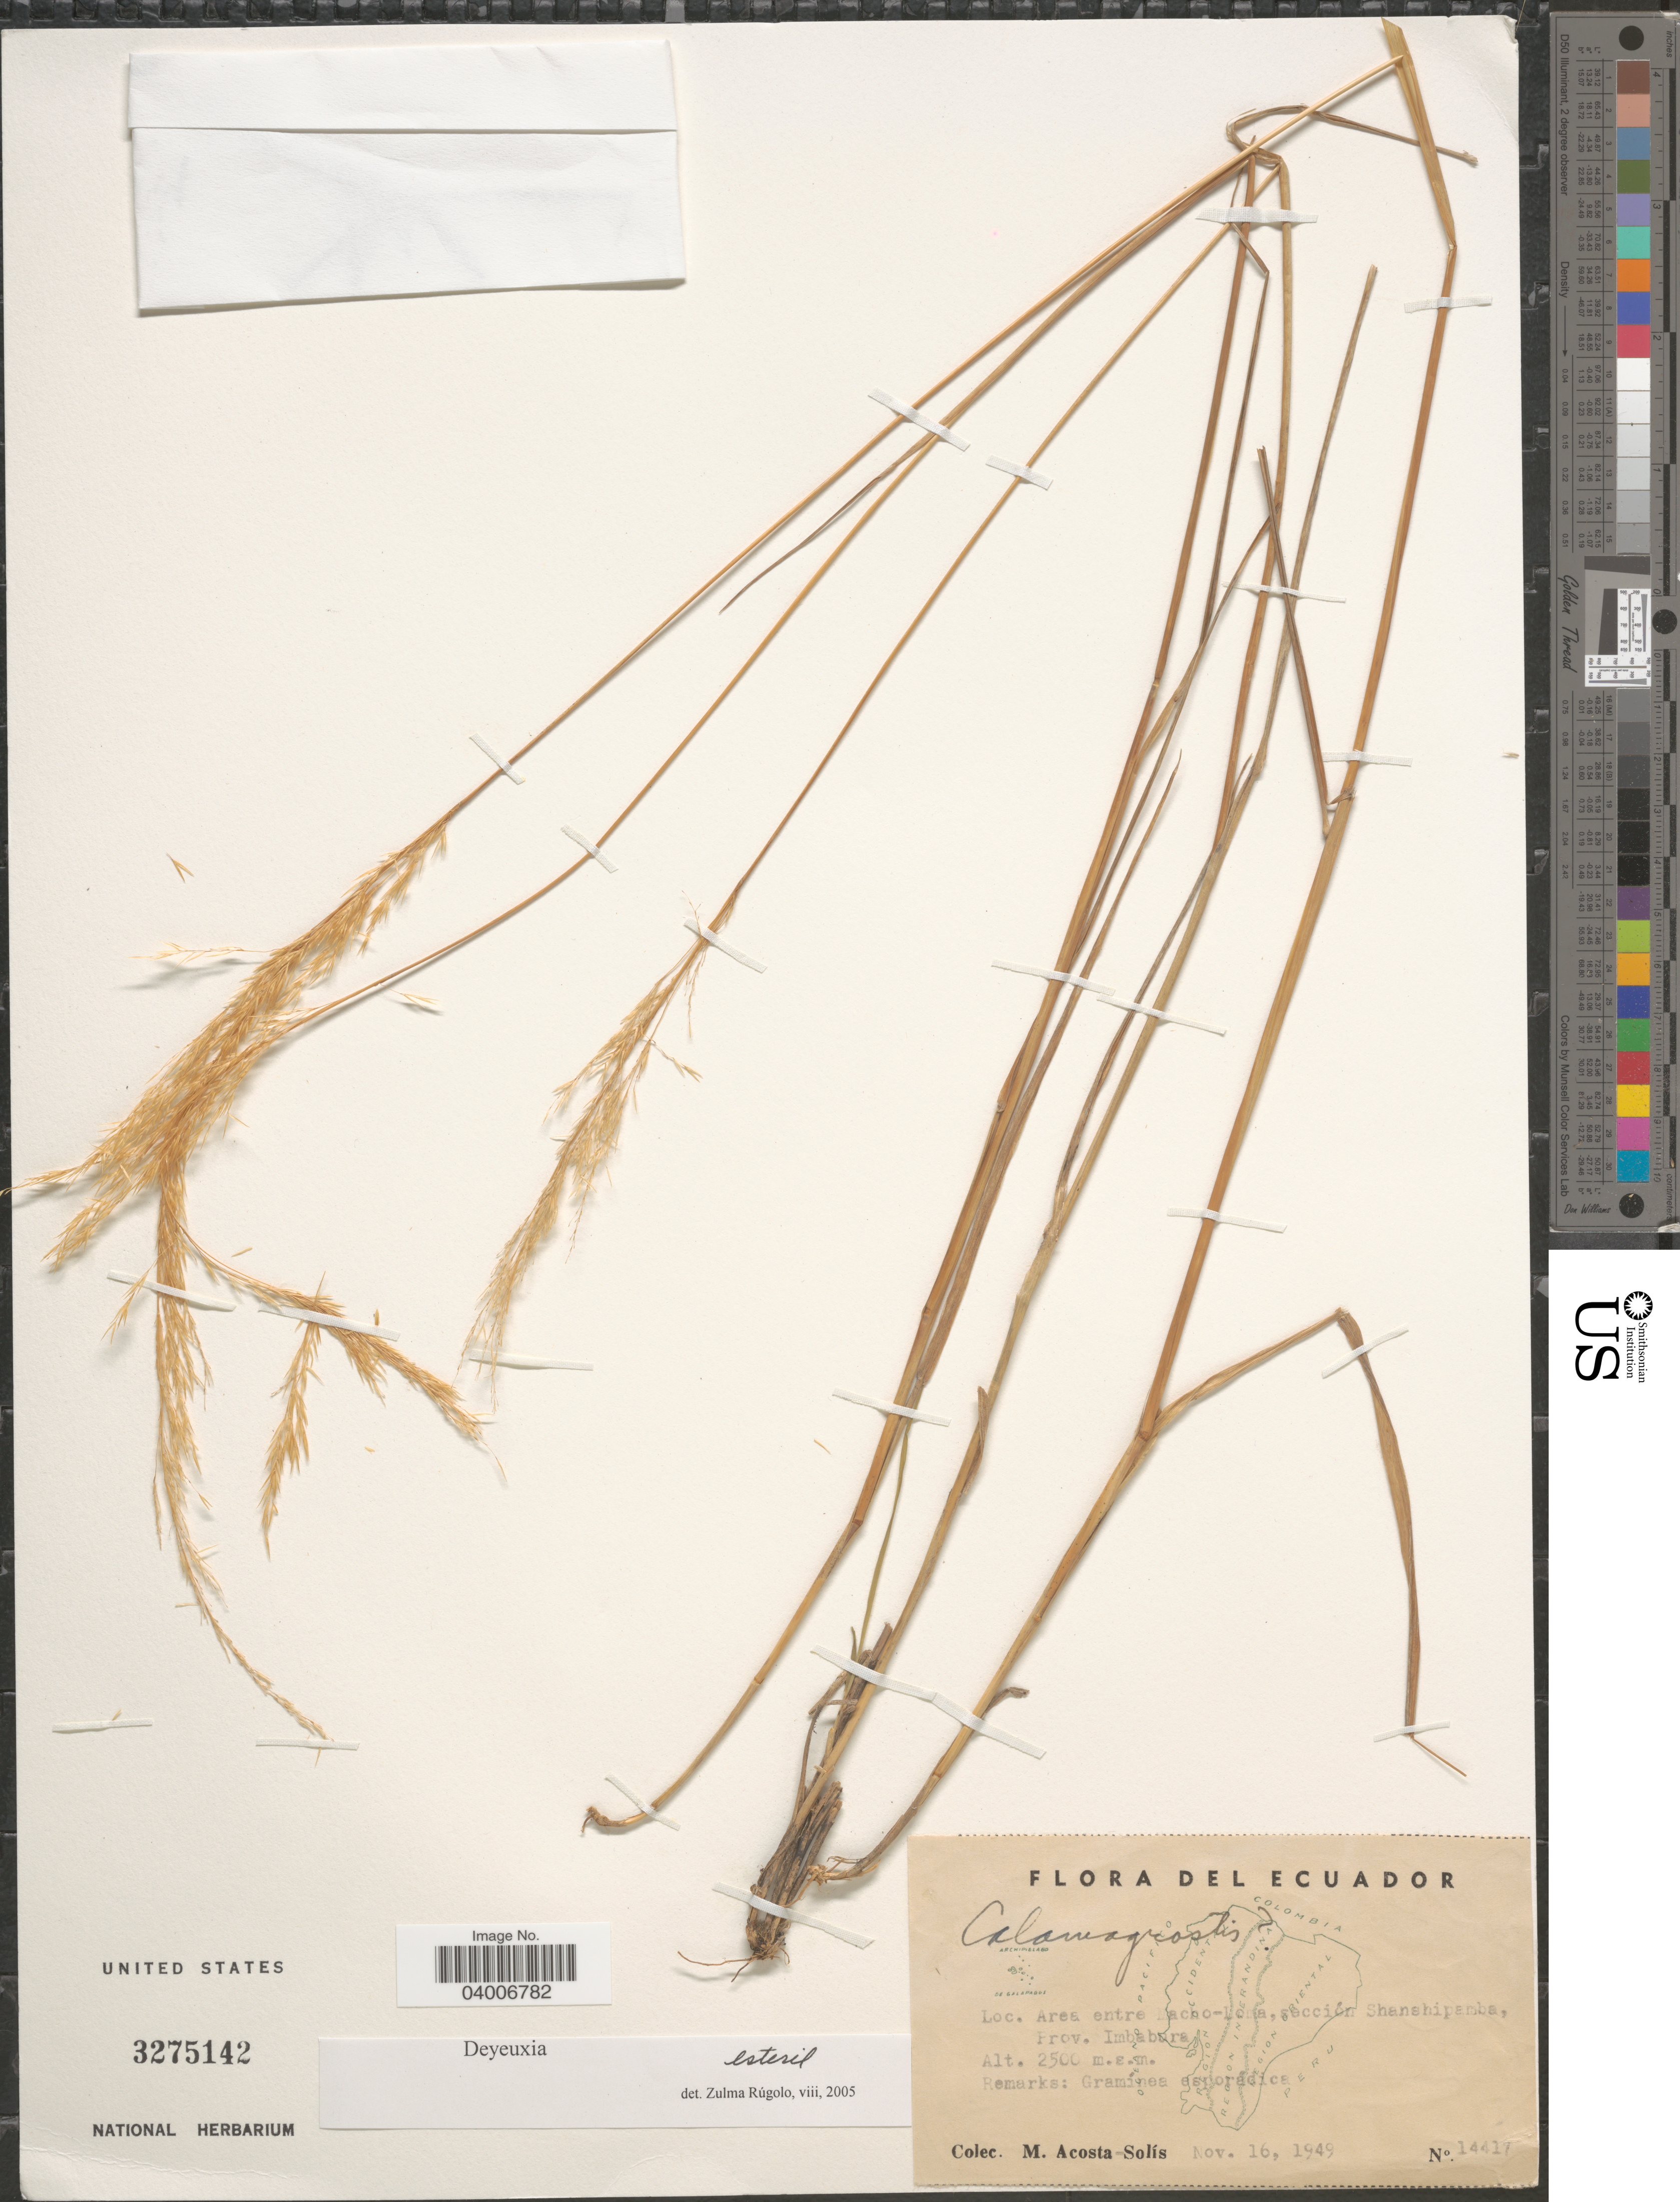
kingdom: Plantae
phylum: Tracheophyta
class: Liliopsida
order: Poales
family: Poaceae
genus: Cinnagrostis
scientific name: Cinnagrostis sp.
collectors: M. Acosta Solis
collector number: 14417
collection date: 1949-11-16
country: Ecuador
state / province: Imbabura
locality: Area entre Macho-Loma, sección Shanshipamba.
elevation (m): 2500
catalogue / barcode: US 3275142